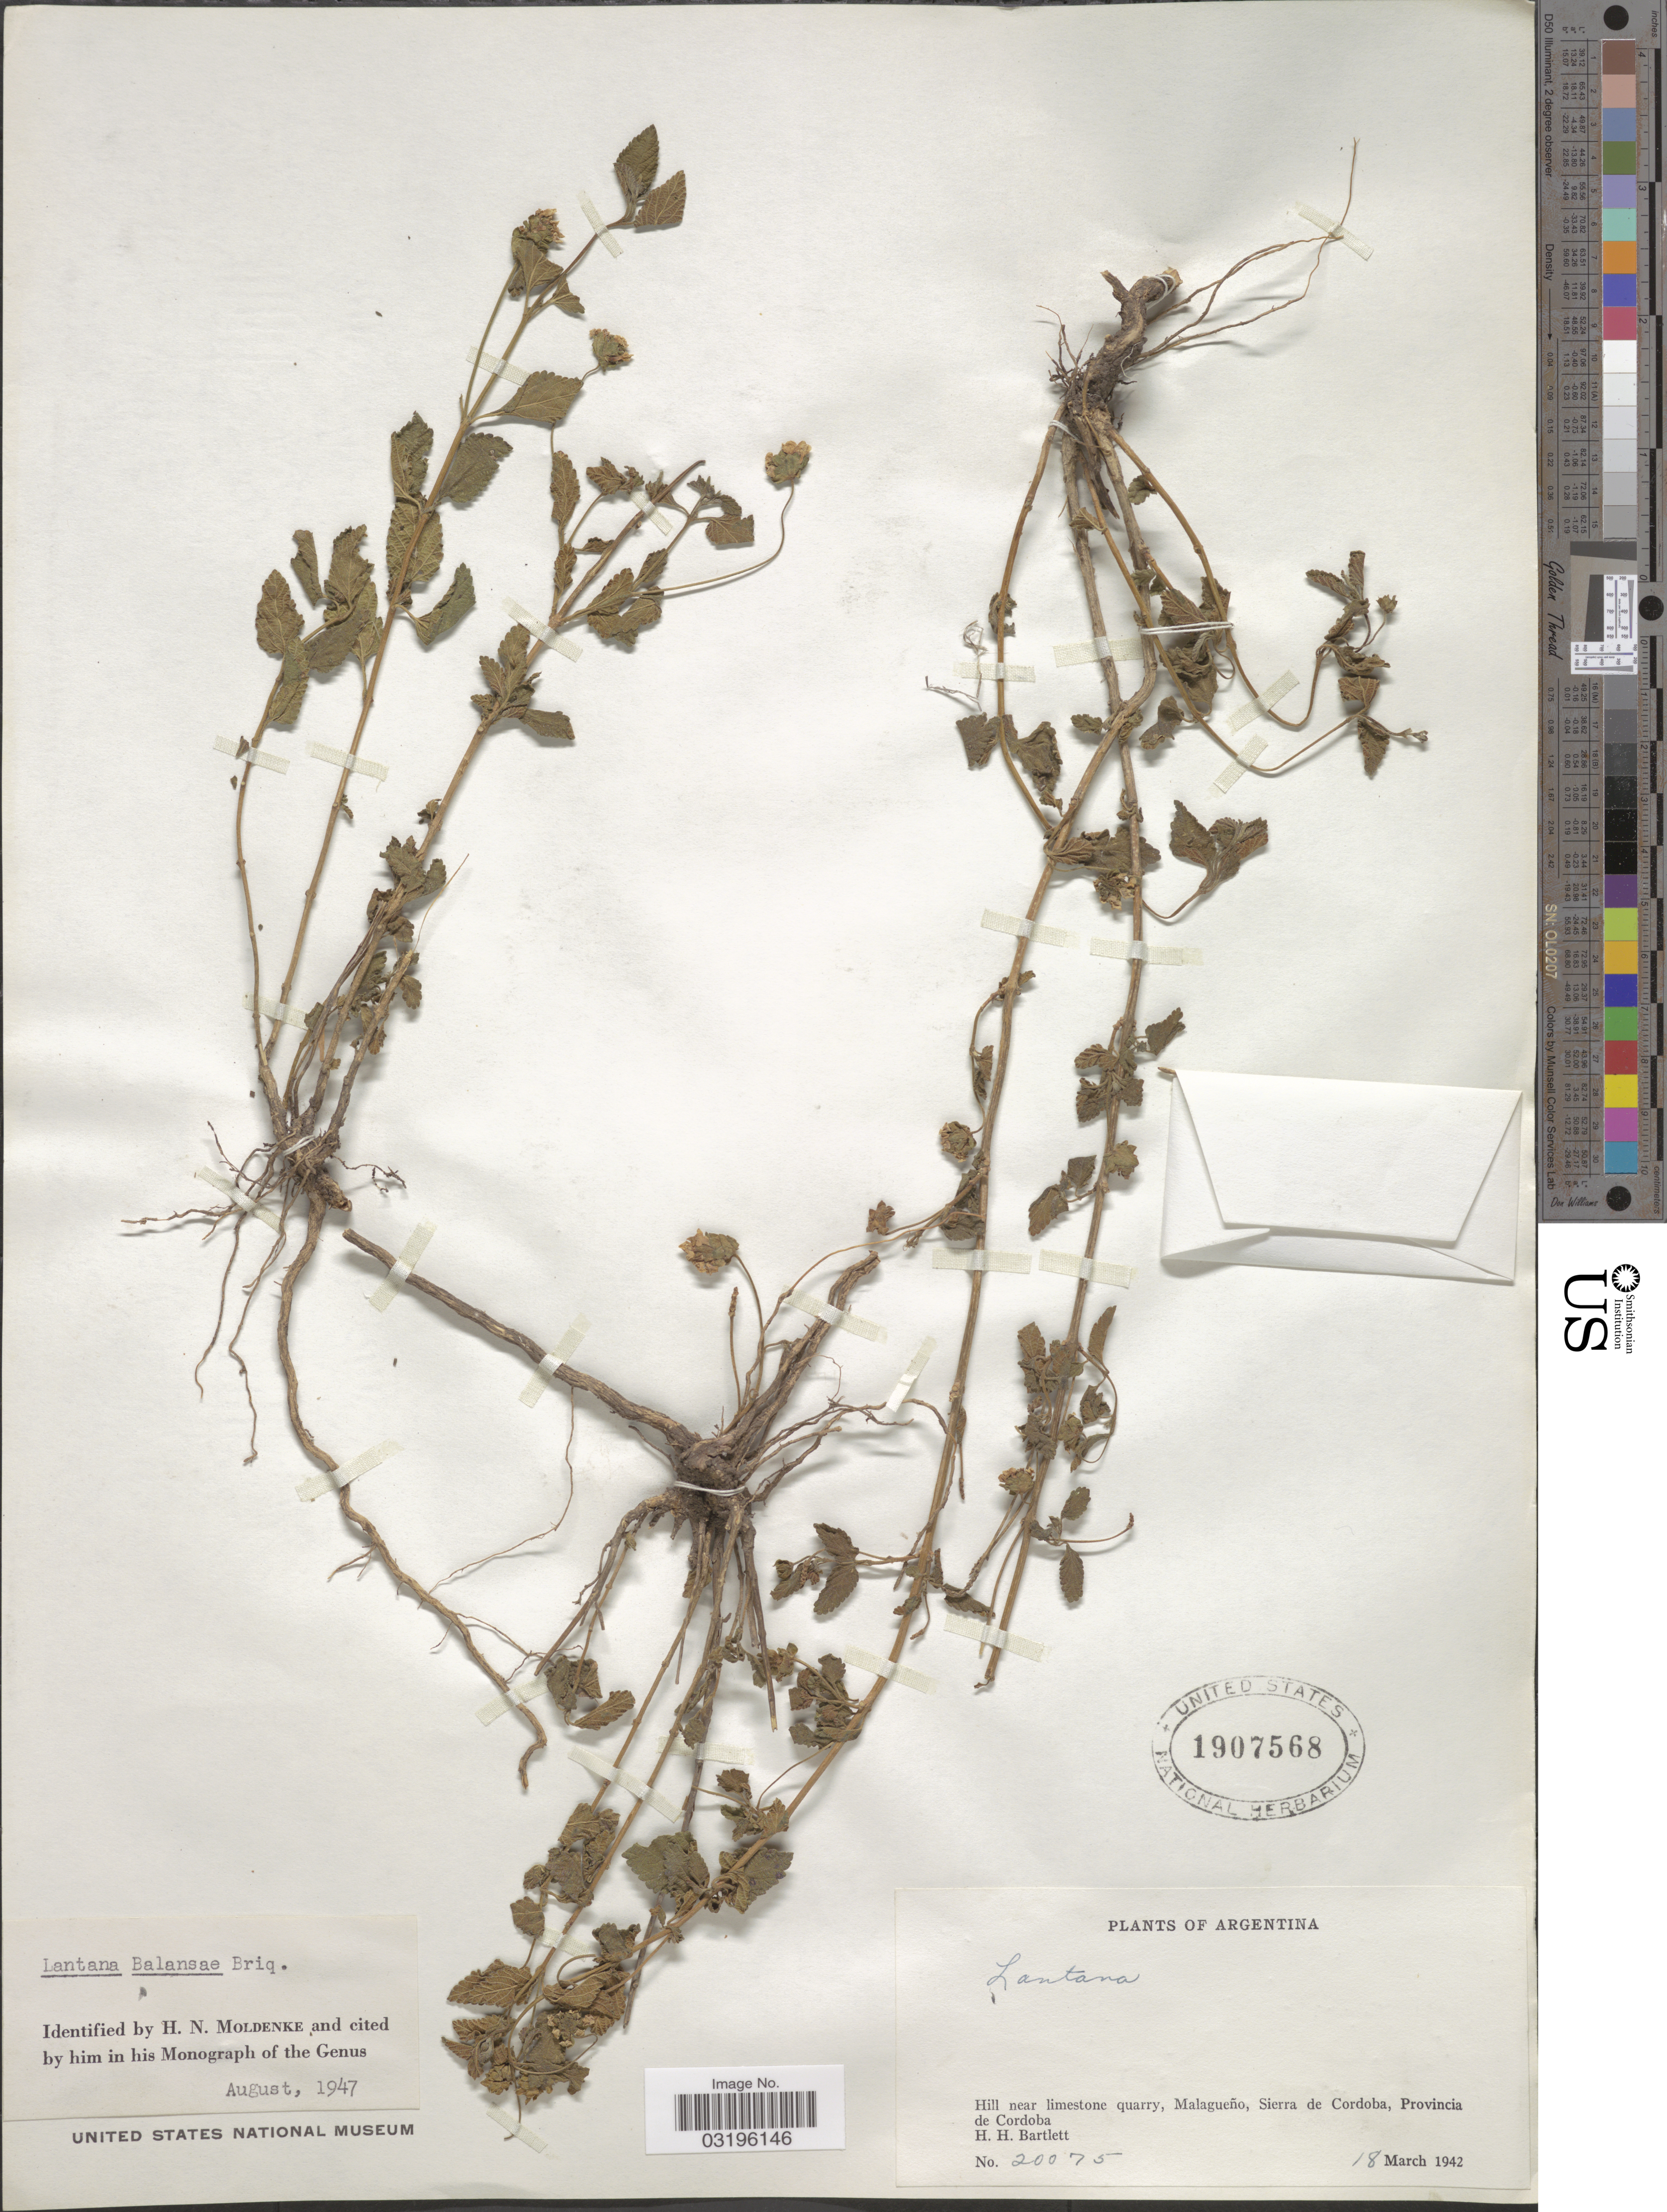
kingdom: Plantae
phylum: Tracheophyta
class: Magnoliopsida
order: Lamiales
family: Verbenaceae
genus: Lantana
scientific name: Lantana balansae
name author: Briq.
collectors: H. H. Bartlett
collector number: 20075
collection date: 1942-03-18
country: Argentina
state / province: Cordoba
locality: Hill near limestone quarry, Malagueño, Sierra de Cordoba.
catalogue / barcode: US 1907568